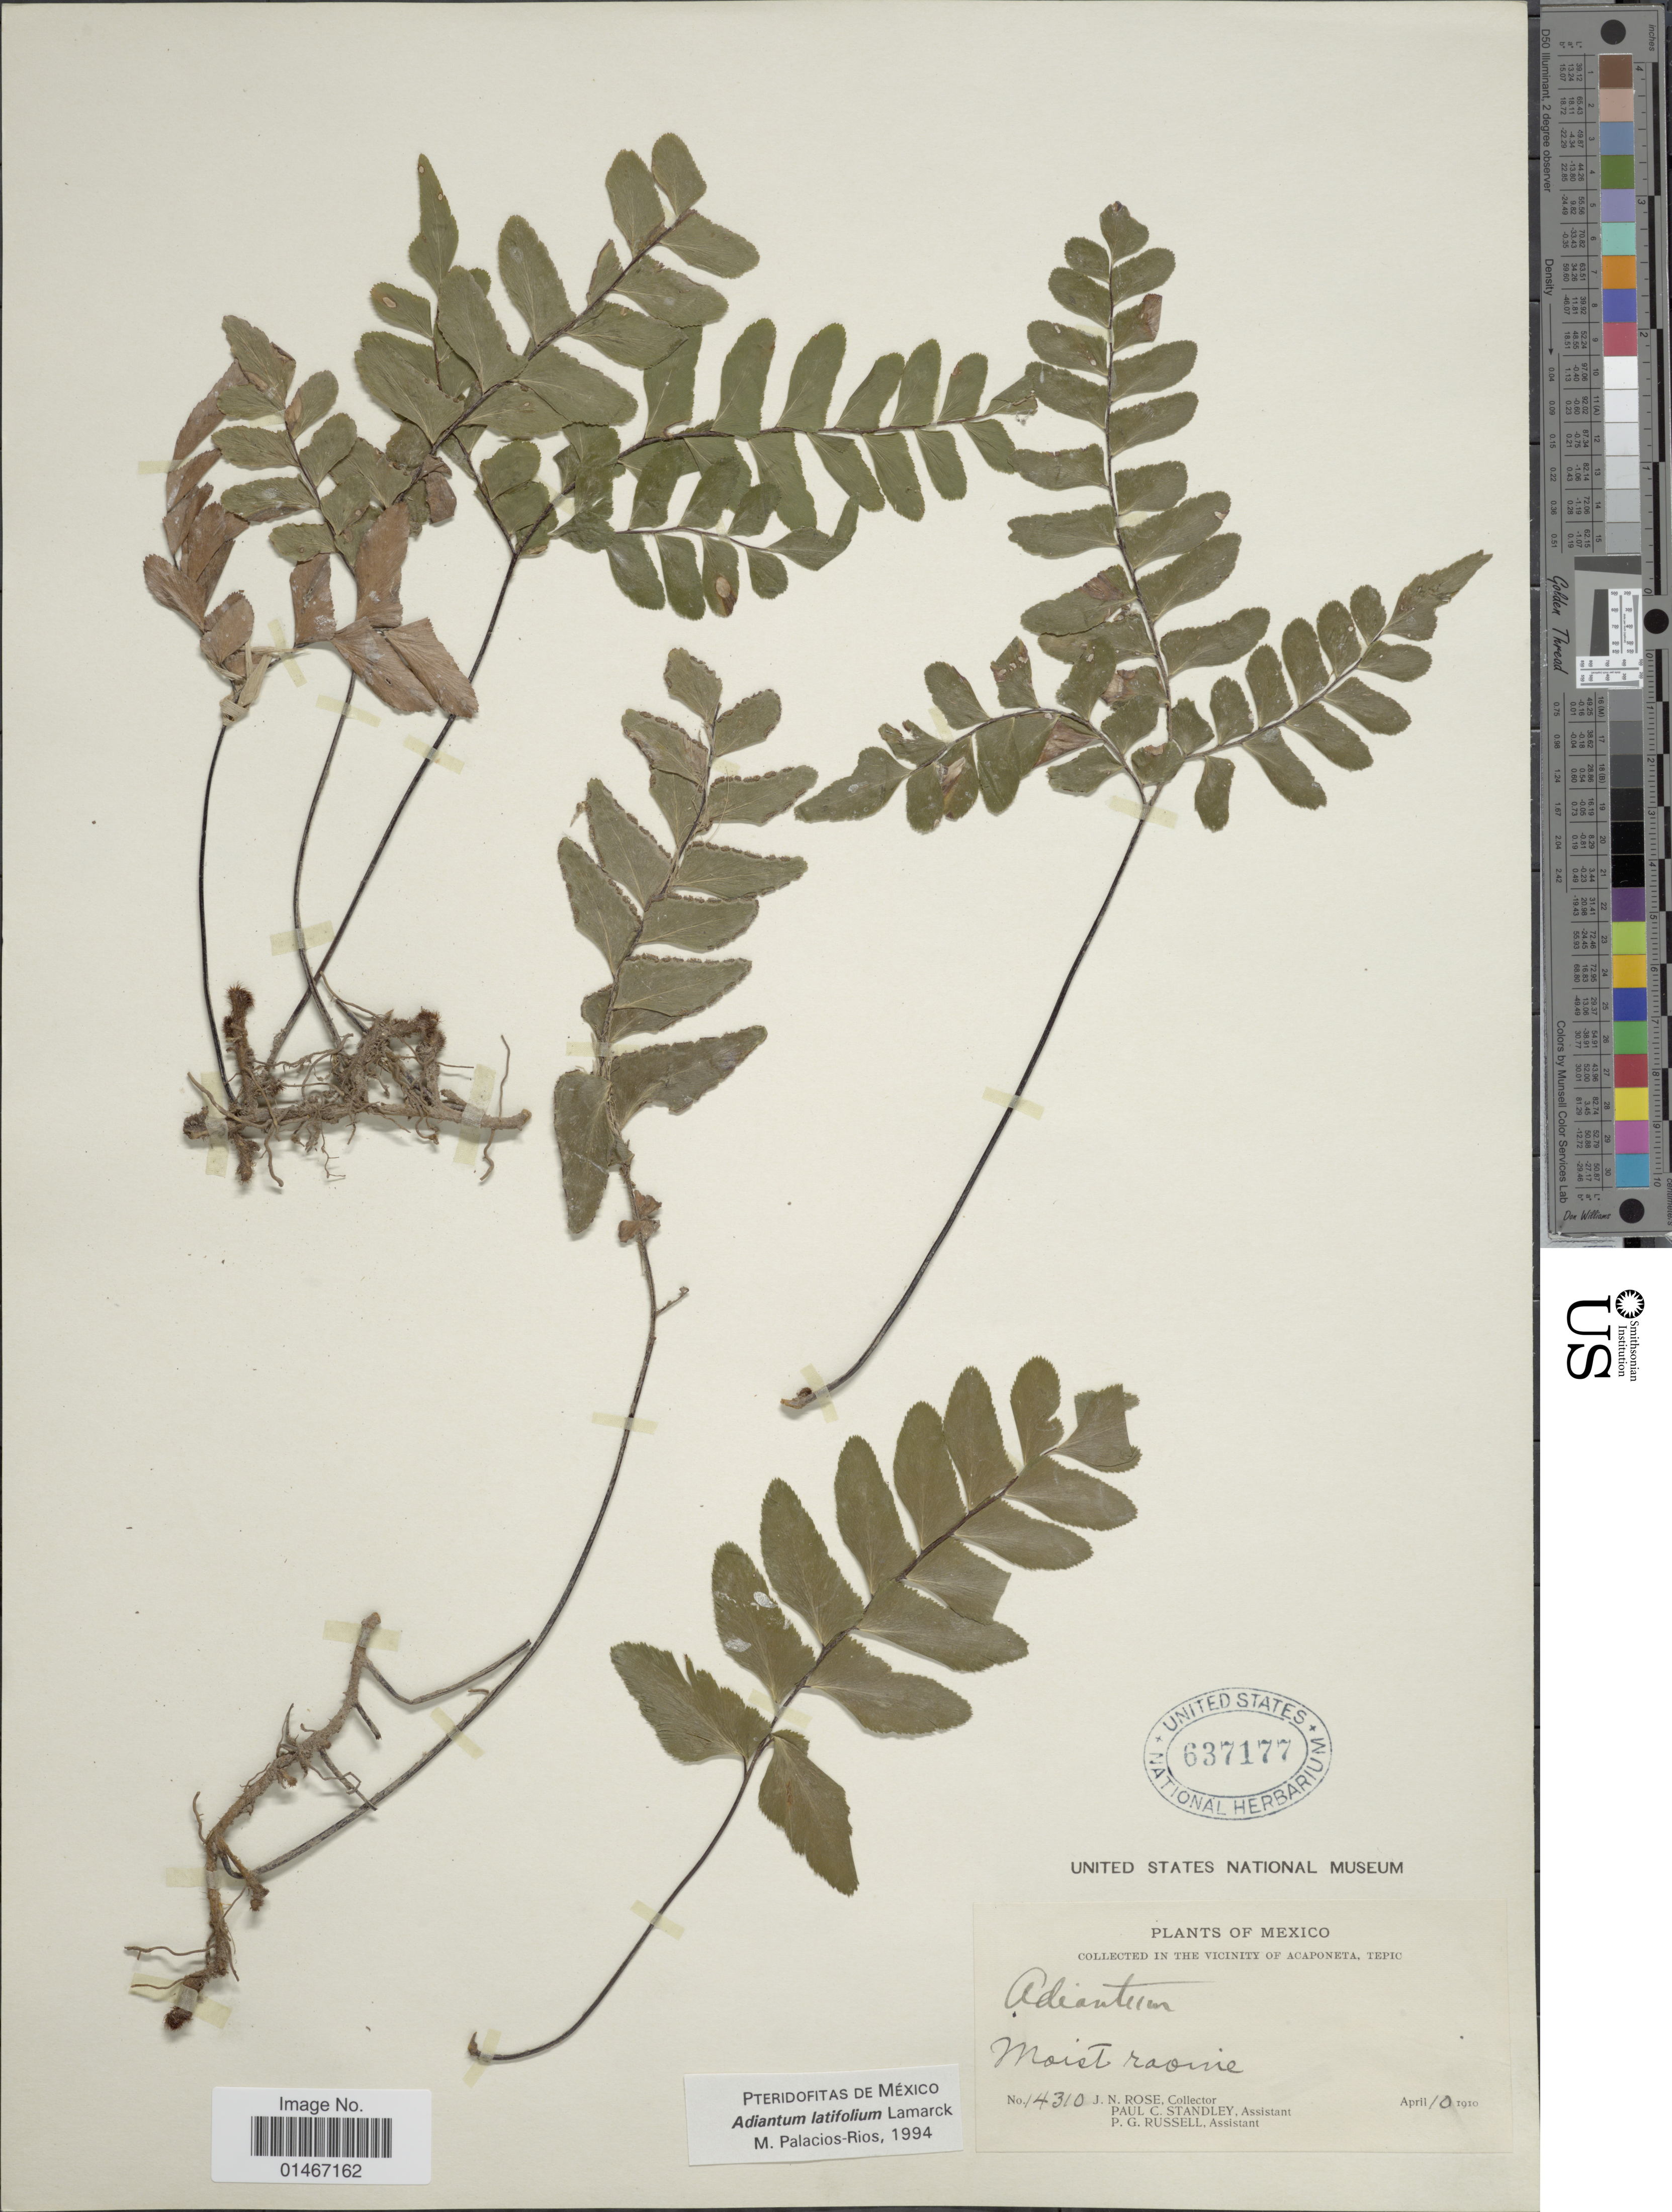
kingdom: Plantae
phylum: Tracheophyta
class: Polypodiopsida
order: Polypodiales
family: Pteridaceae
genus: Adiantum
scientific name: Adiantum latifolium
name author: Lam.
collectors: J. N. Rose, P. C. Standley & P. G. Russell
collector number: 14310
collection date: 1910-04-10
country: Mexico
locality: In the vicinity of Acaponeta, Tepic.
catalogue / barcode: US 637177